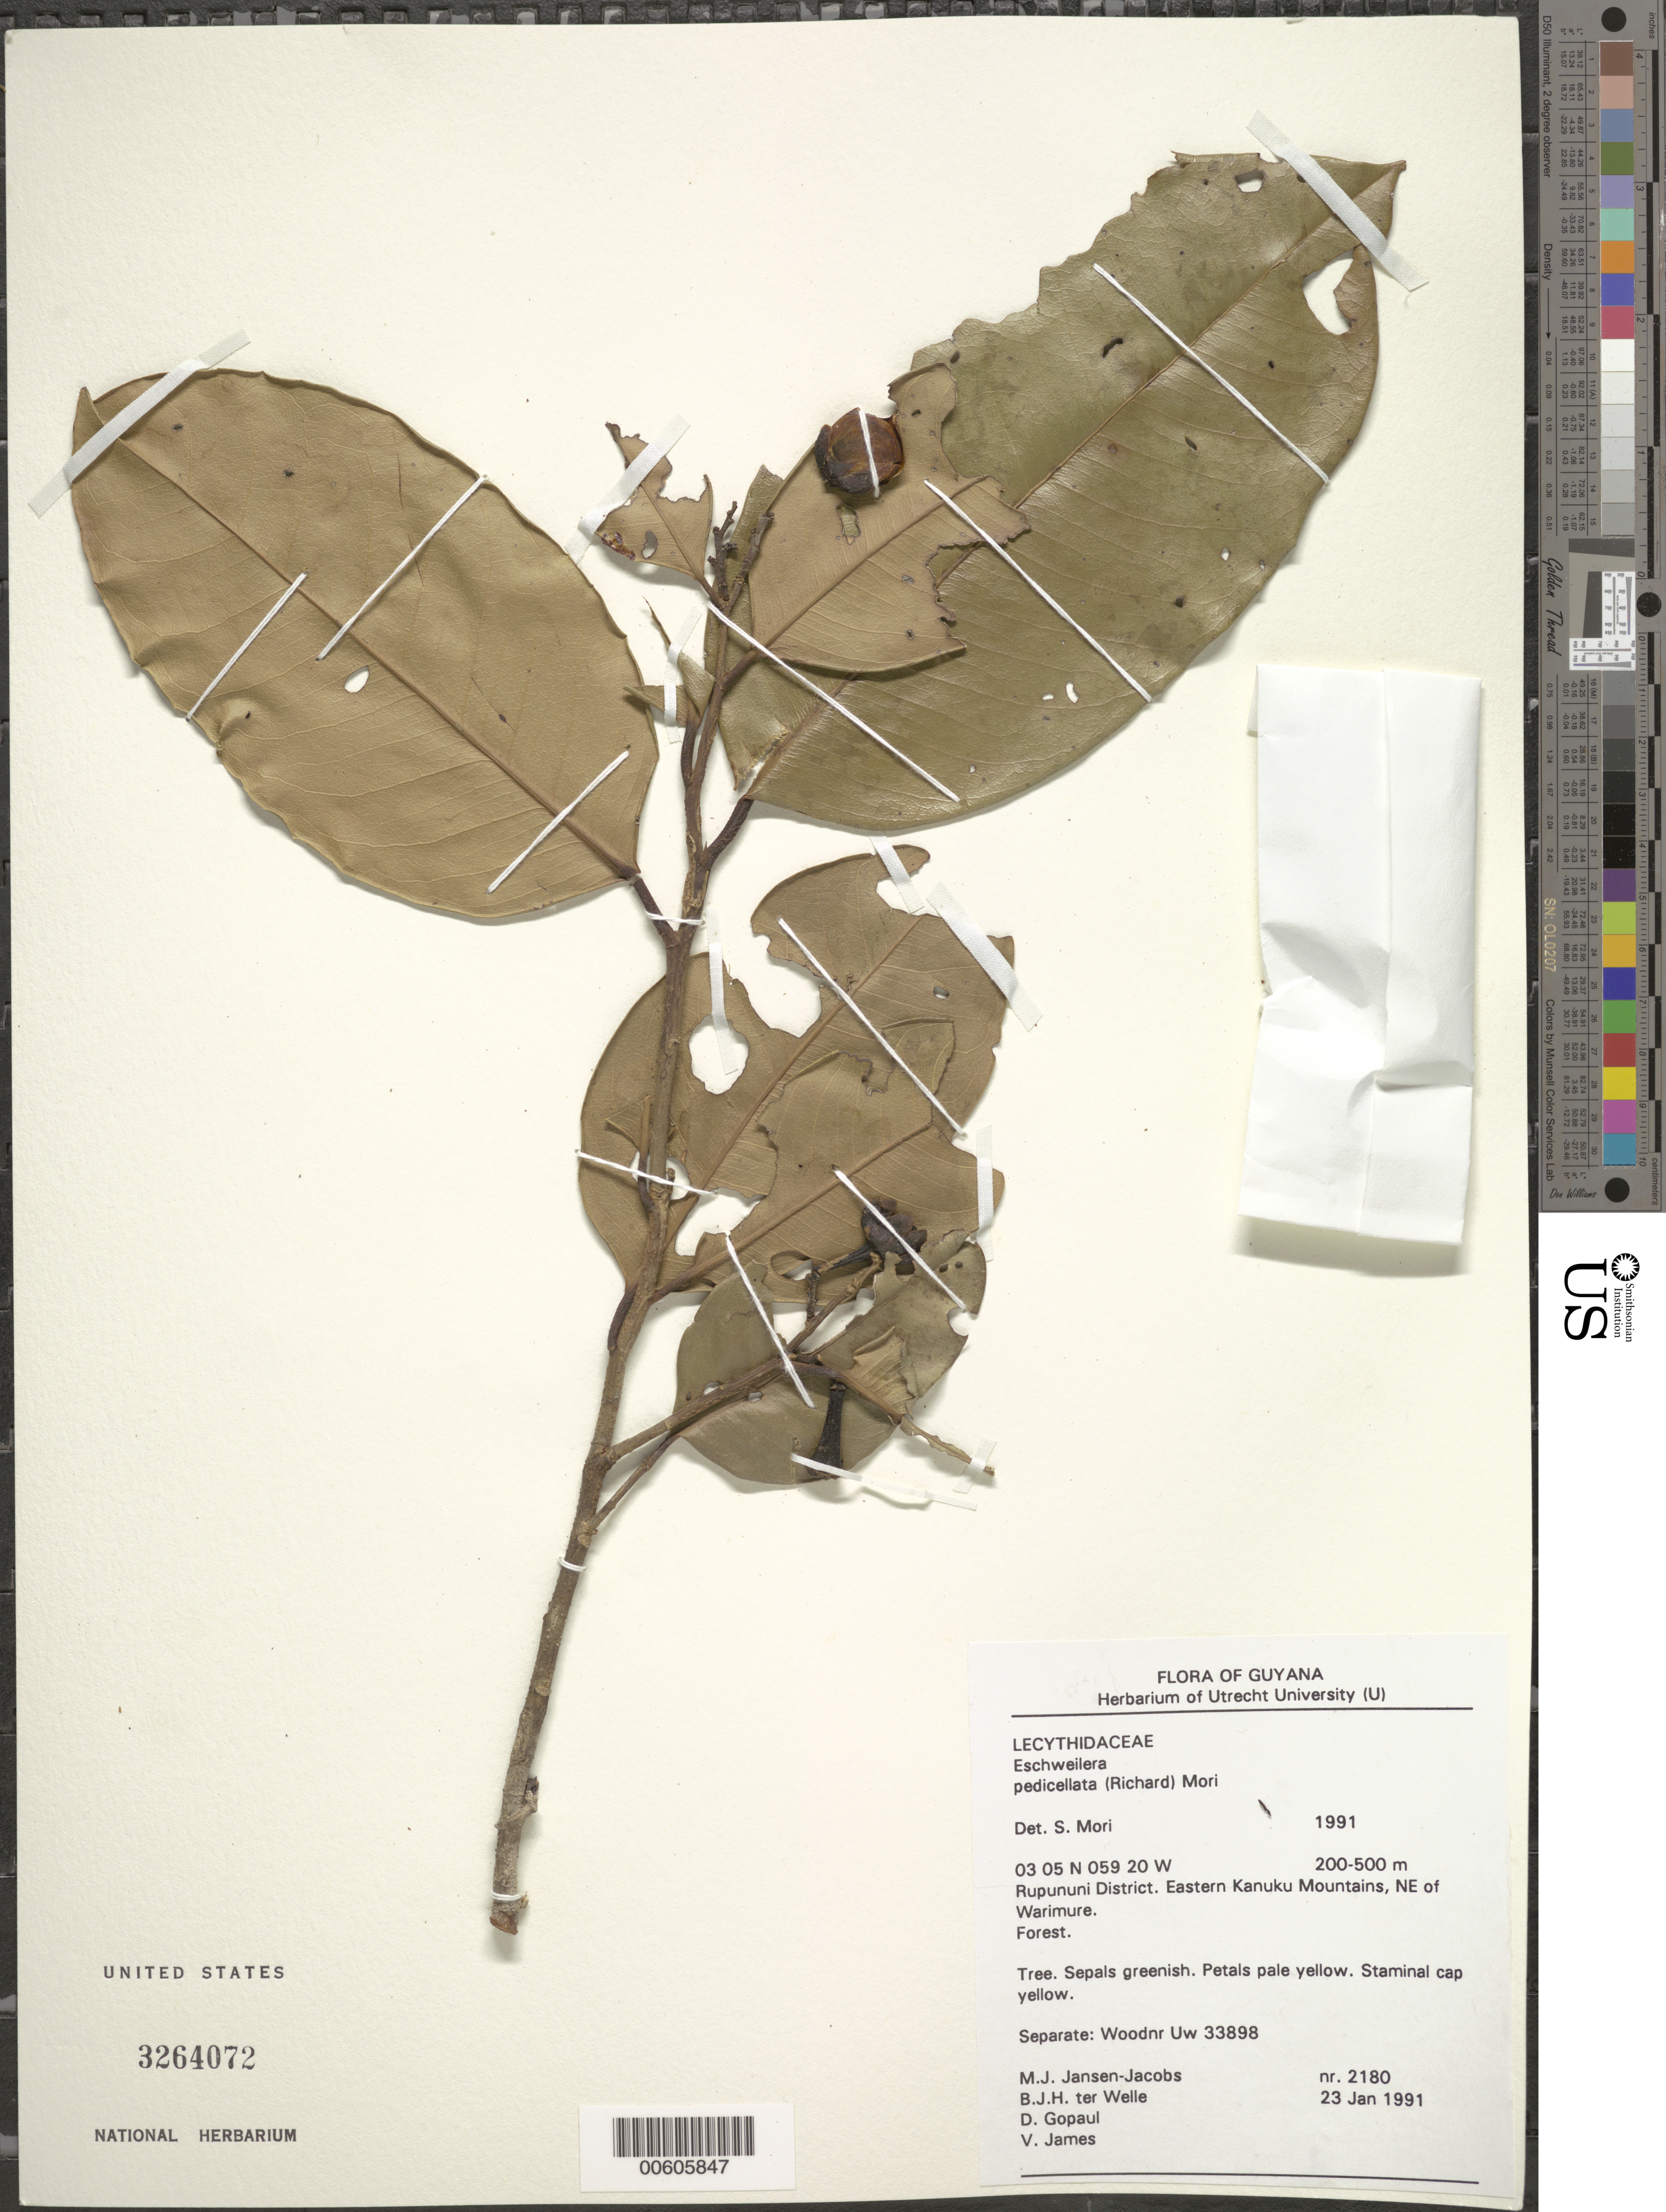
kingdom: Plantae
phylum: Tracheophyta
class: Magnoliopsida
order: Ericales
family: Lecythidaceae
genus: Eschweilera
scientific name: Eschweilera pedicellata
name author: (Rich.) S.A. Mori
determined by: Mori, Scott A.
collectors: M. J. Jansen-Jacobs, B. Welle, D. Gopaul & V. James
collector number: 2180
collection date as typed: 23-Jan-91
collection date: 1991-01-23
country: Guyana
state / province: U. Takutu-U. Essequibo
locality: Warimure, NE of, eastern Kanuku Mts., Rupununi District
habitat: Forest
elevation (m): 200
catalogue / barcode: US 3264072